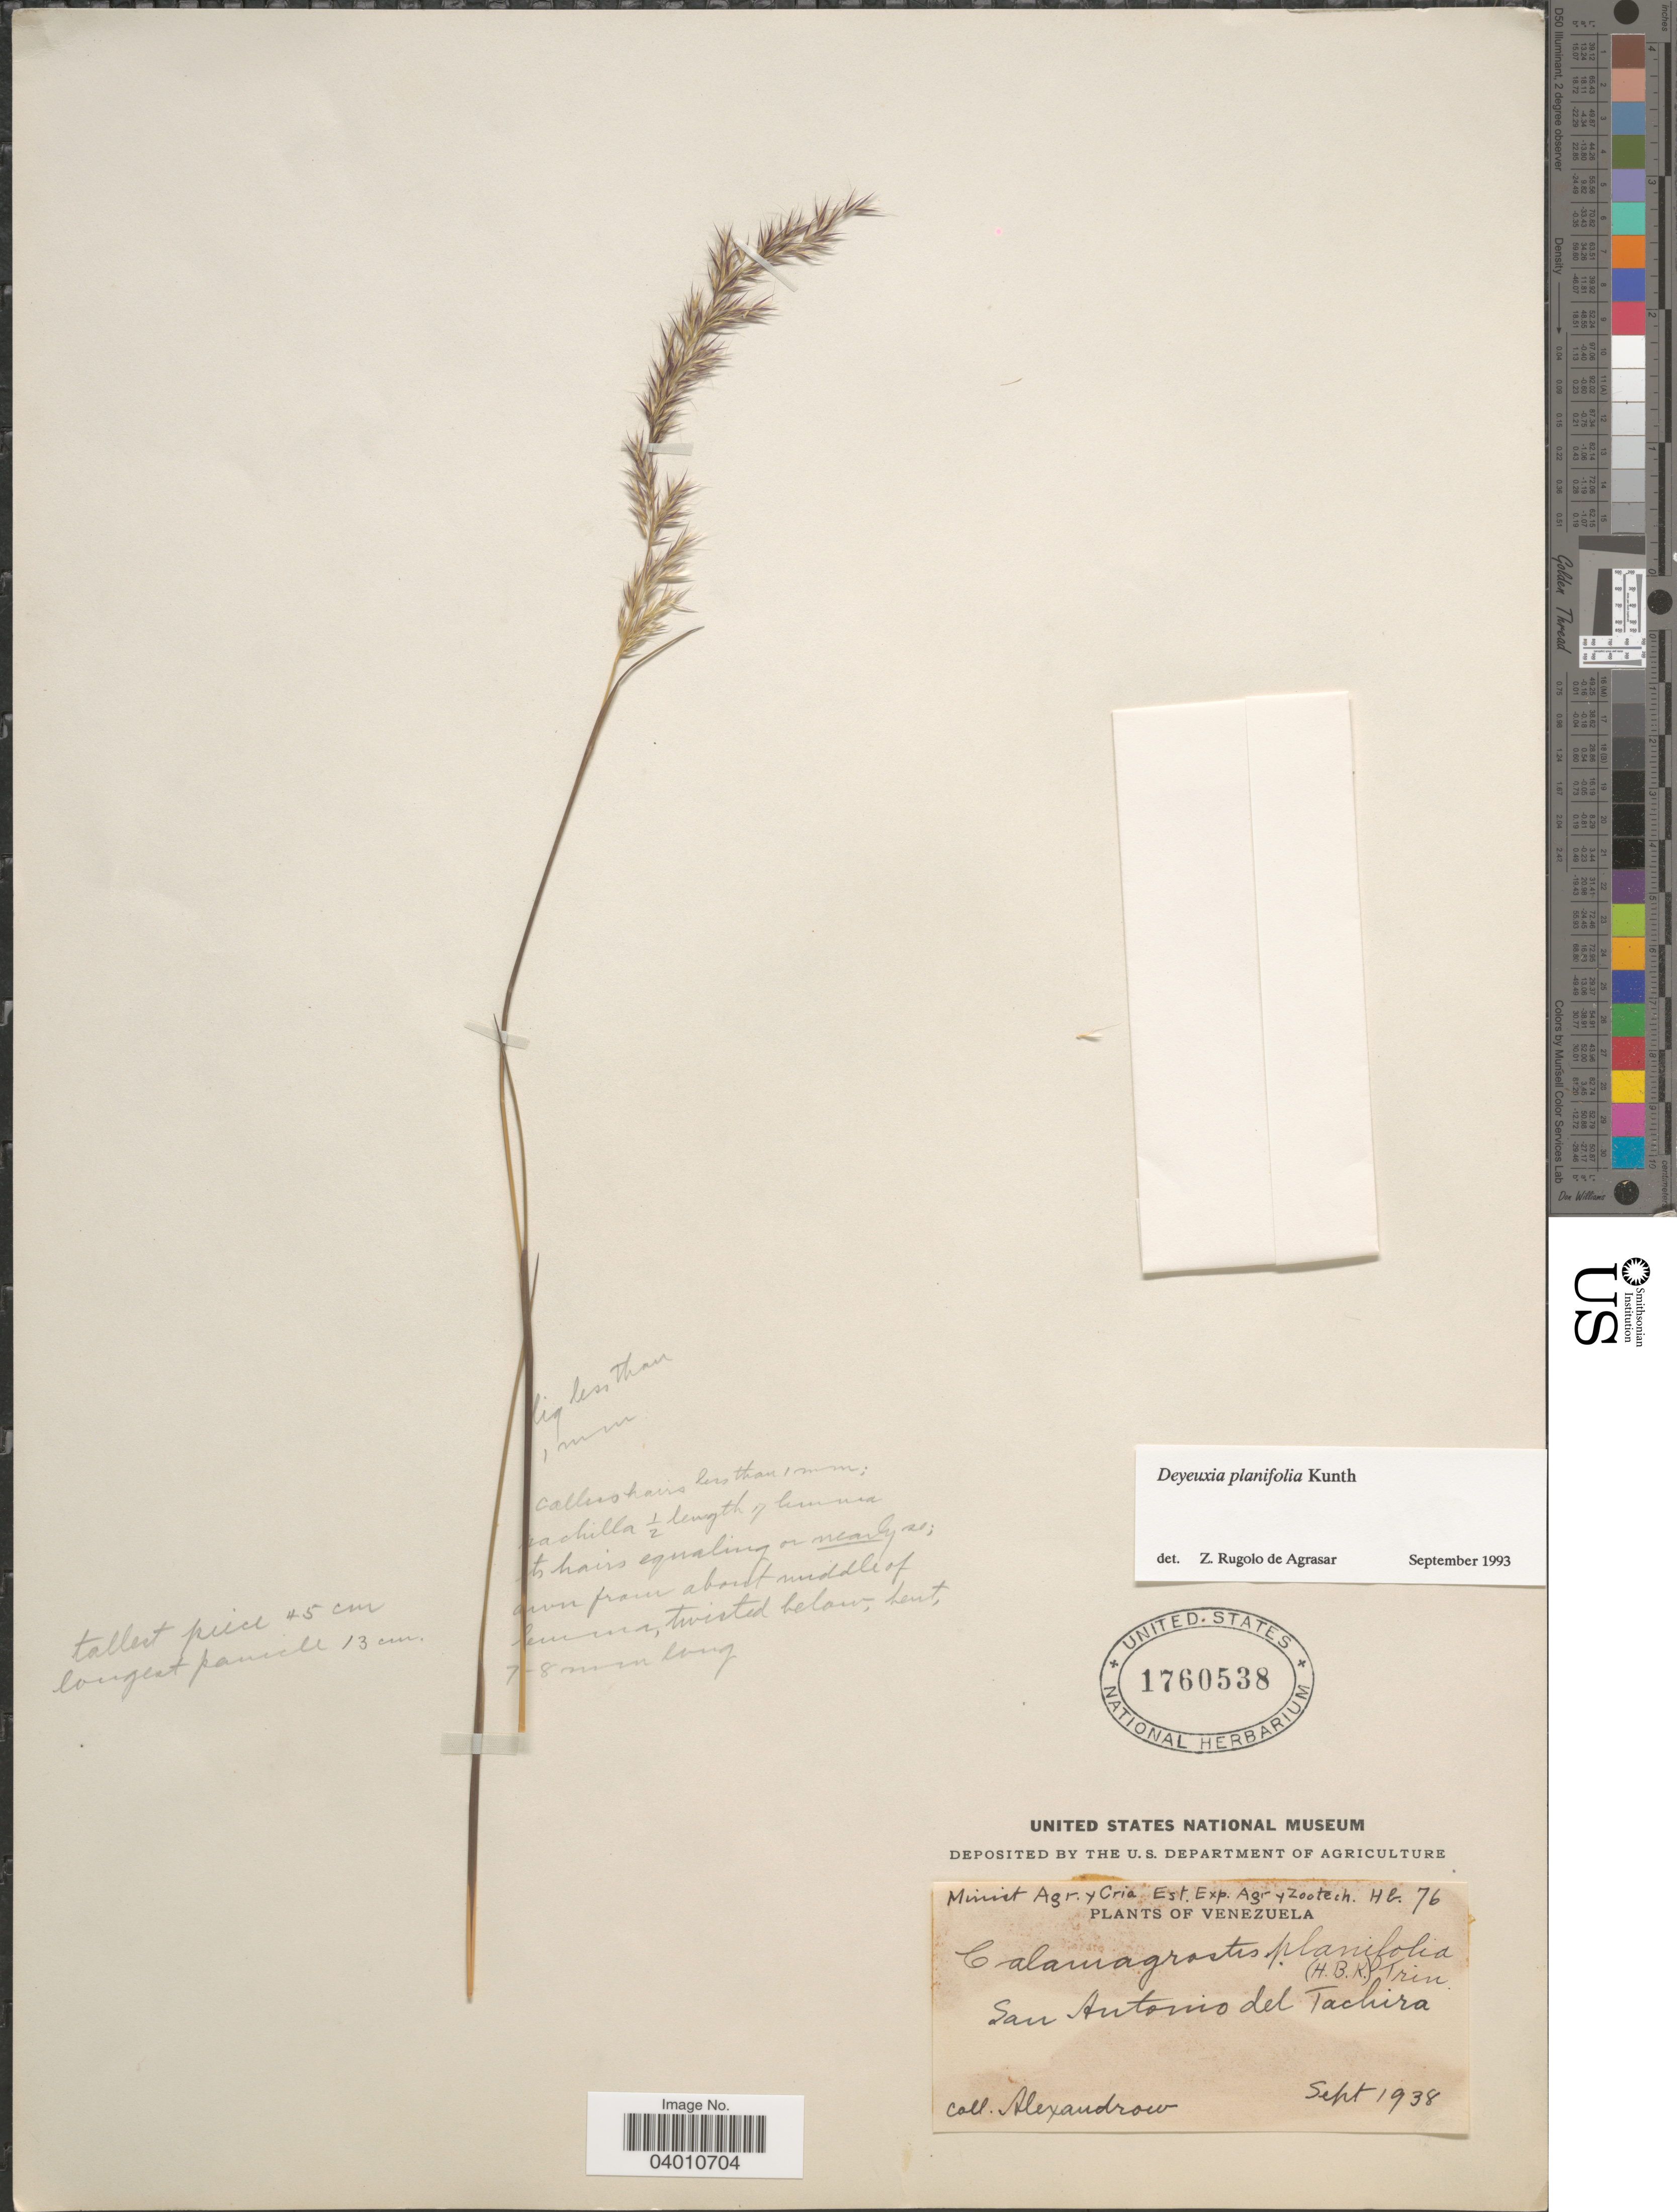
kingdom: Plantae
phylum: Tracheophyta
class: Liliopsida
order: Poales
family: Poaceae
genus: Peyritschia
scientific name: Peyritschia planifolia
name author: (Kunth) P.M. Peterson et al.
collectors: Alexandrow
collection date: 1938-09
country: Venezuela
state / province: Tachira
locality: San Antonio del Tachira.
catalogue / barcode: US 1760538